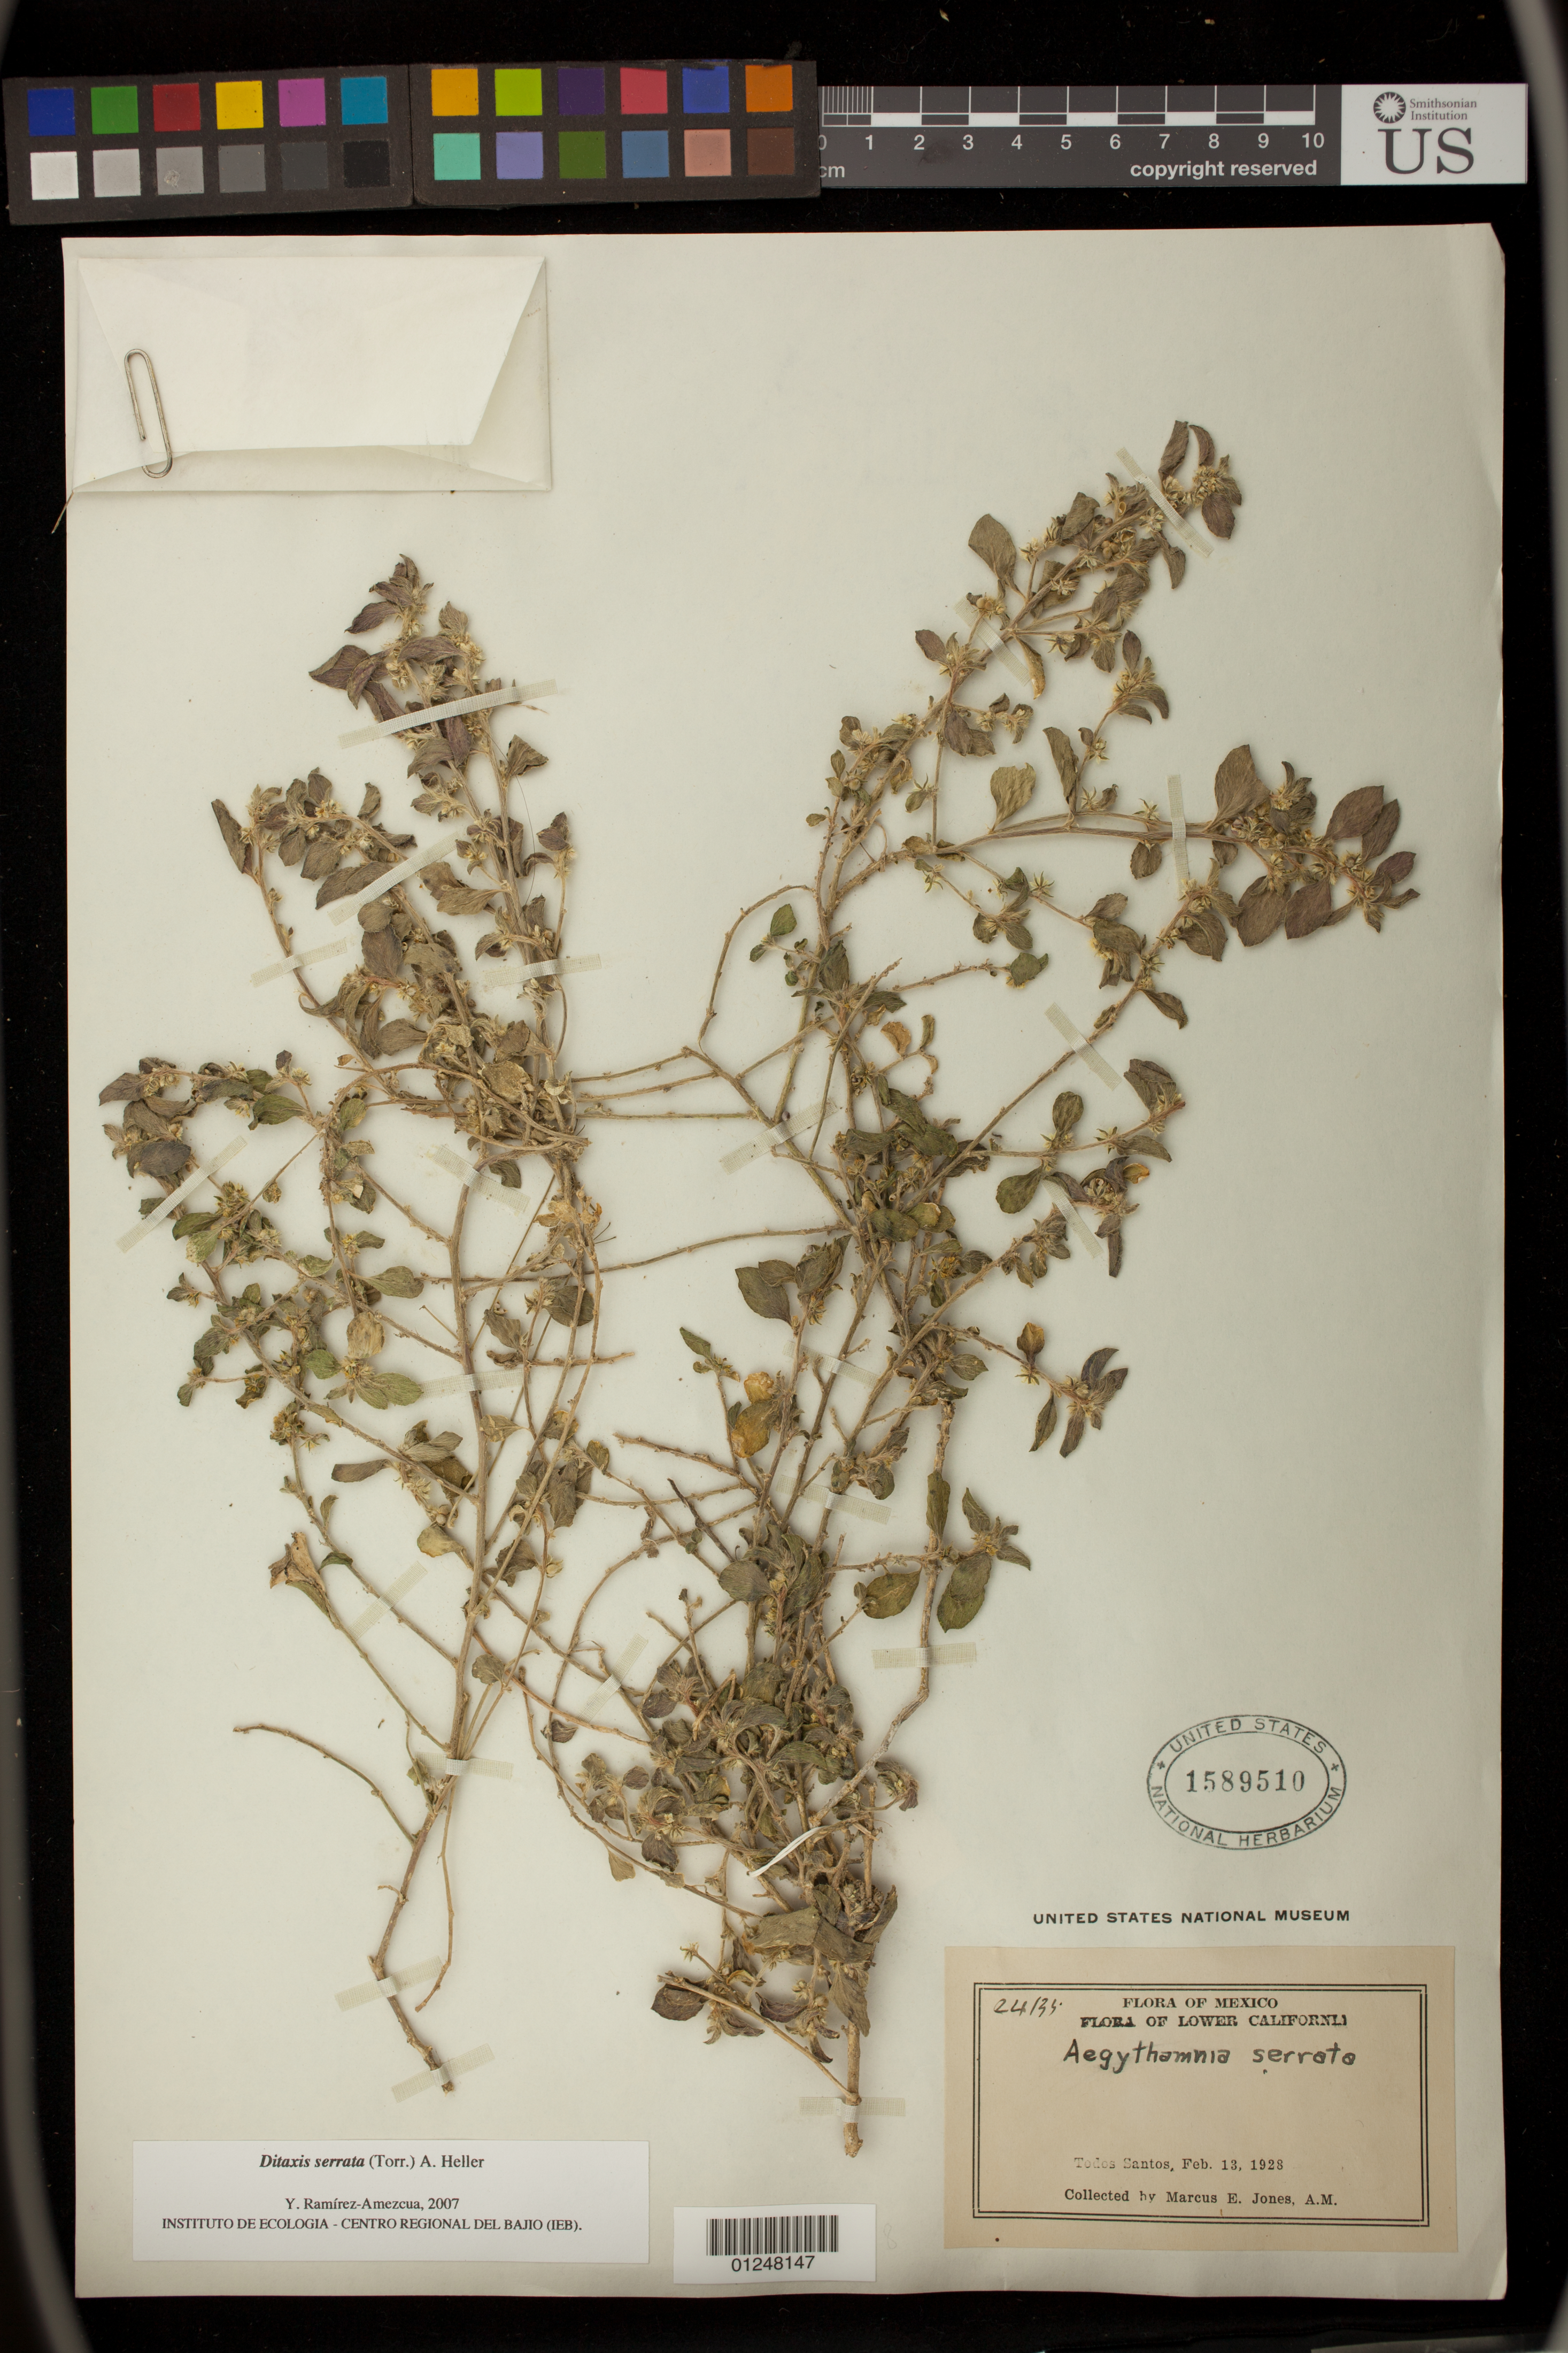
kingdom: Plantae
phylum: Tracheophyta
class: Magnoliopsida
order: Malpighiales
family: Euphorbiaceae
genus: Ditaxis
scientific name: Ditaxis serrata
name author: (Torr.) A. Heller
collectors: M. E. Jones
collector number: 24135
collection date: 1928-02-13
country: Mexico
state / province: Baja California Sur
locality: Todos Santos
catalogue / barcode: US 1589510